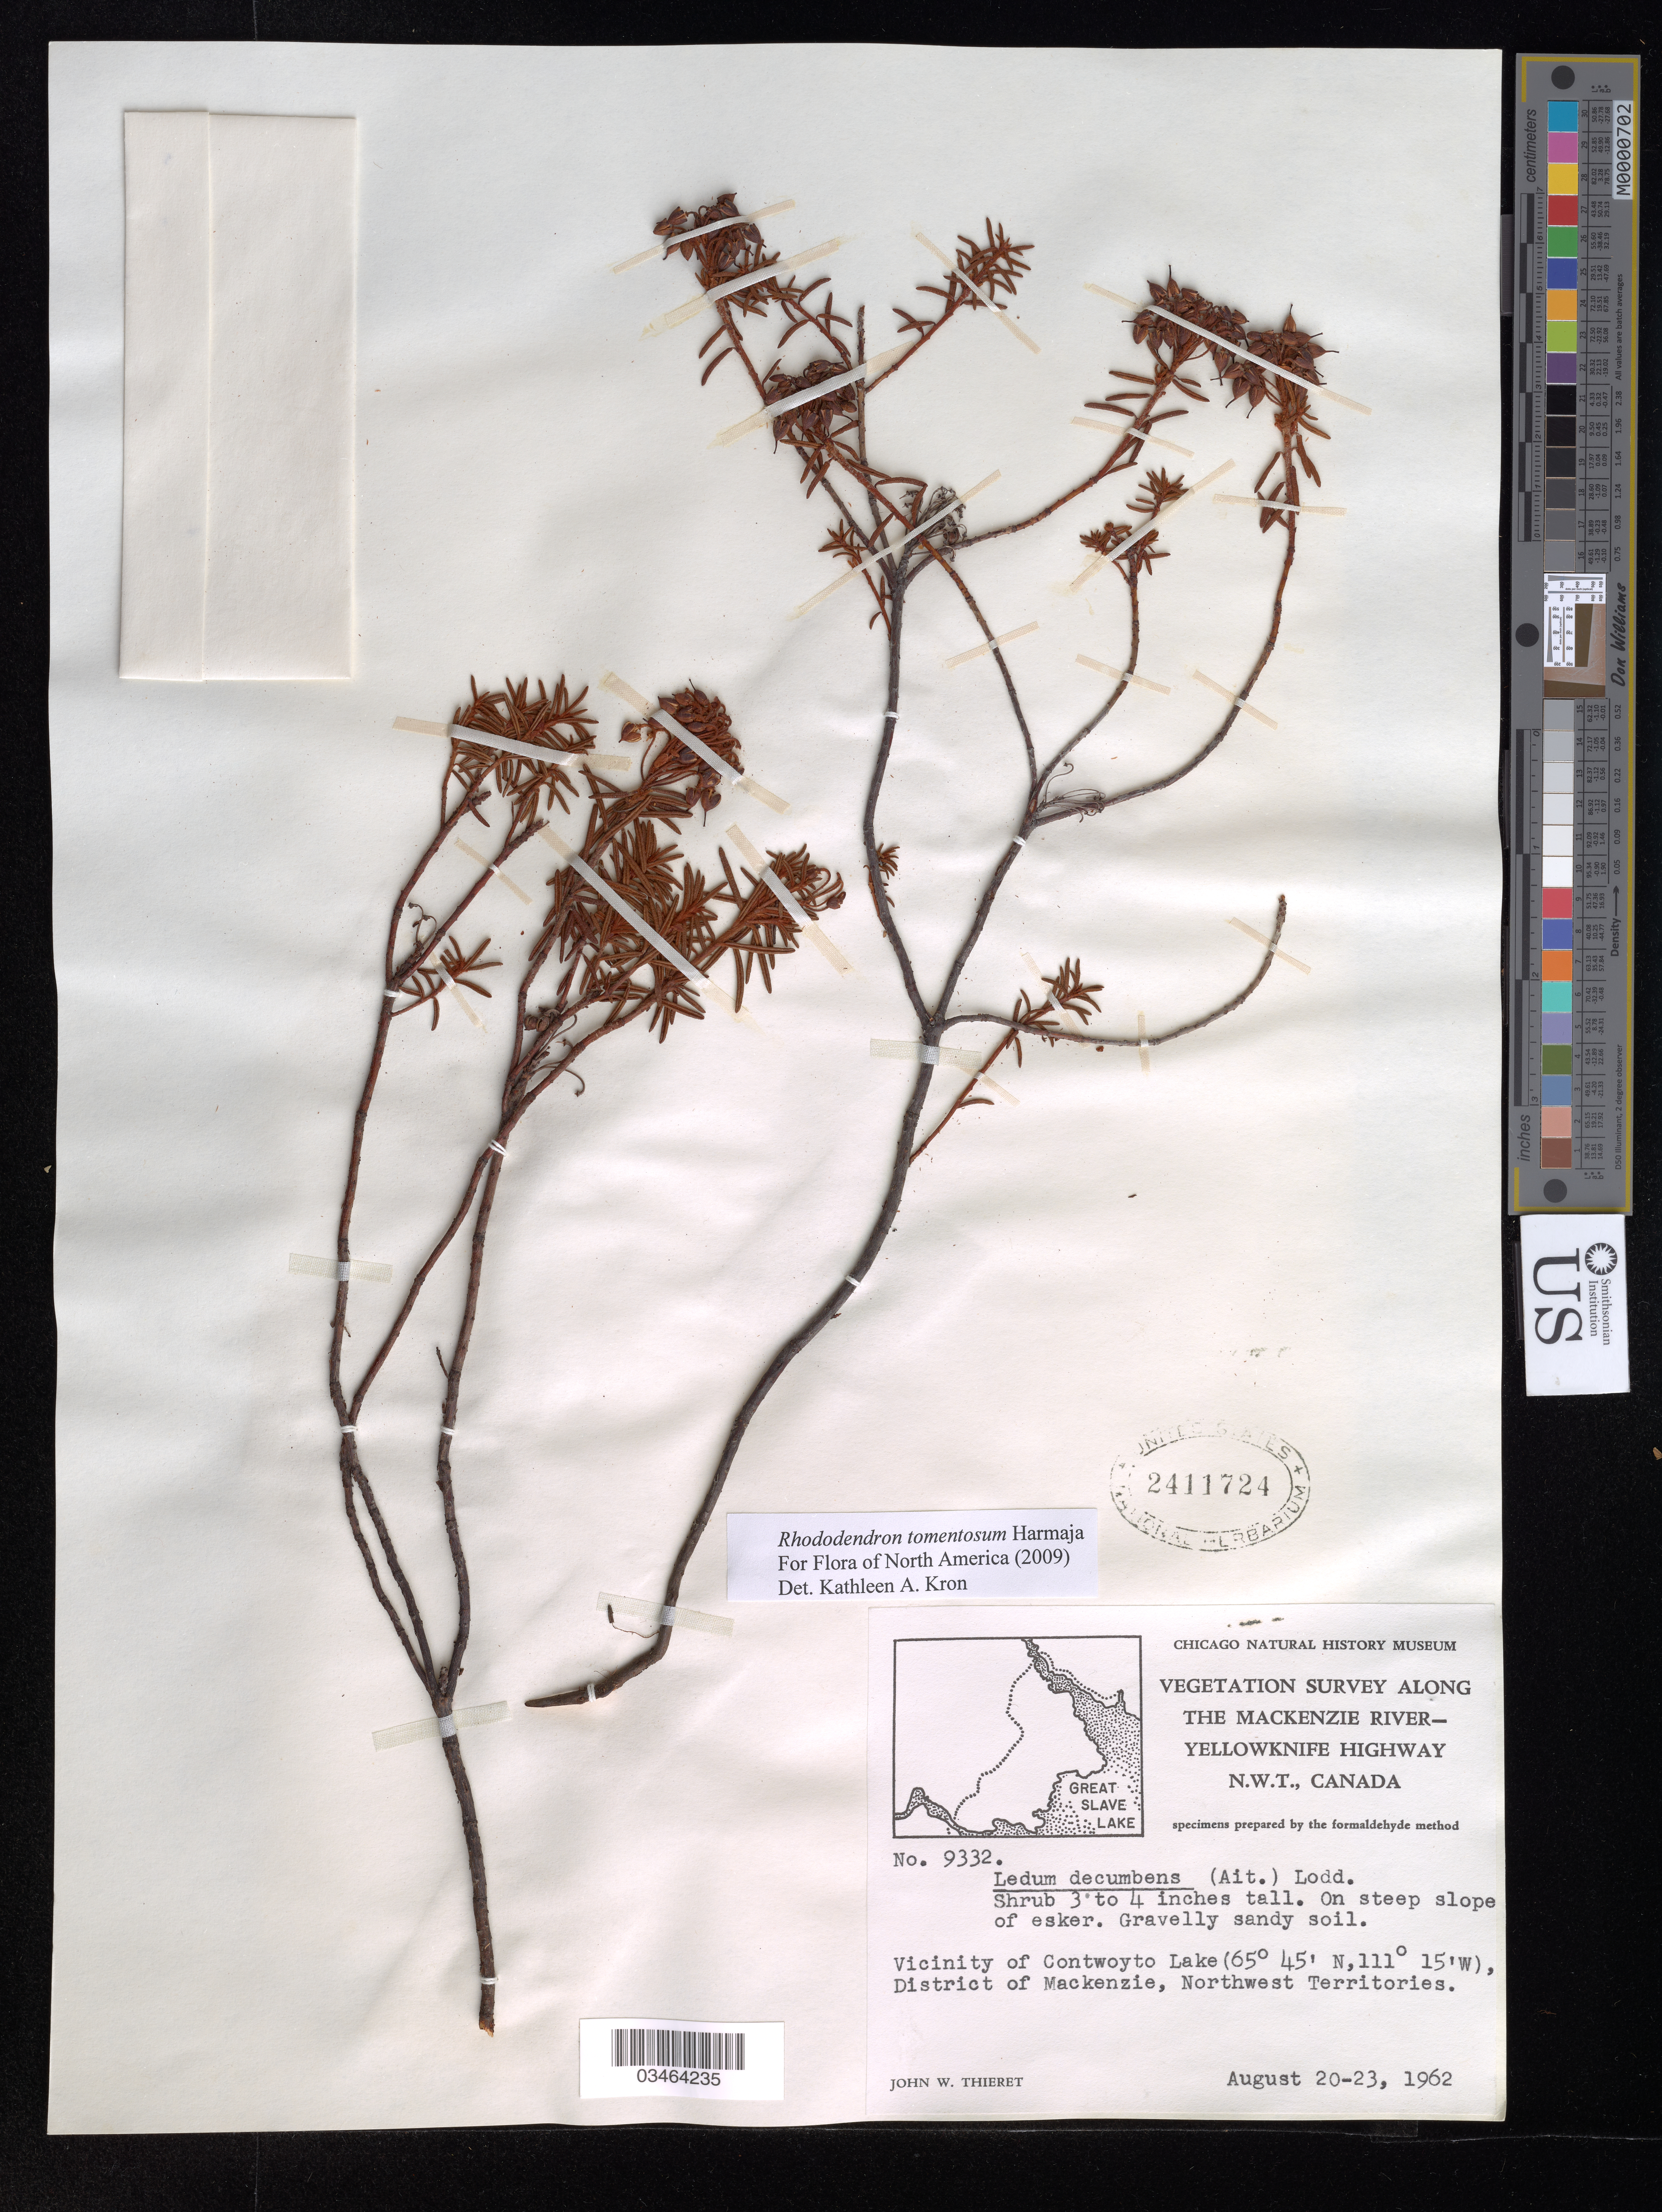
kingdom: Plantae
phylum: Tracheophyta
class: Magnoliopsida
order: Ericales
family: Ericaceae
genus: Rhododendron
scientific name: Rhododendron tomentosum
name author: Harmaja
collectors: J. W. Thieret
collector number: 9332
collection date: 1962-08-20/1962-08-23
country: Canada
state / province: Northwest Territories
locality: Vegetation Survey along The Mackenzie River - Yellowknife Highway.? Vicinity of Contwoyto Lake, District of Mackenzie.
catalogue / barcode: US 2411724